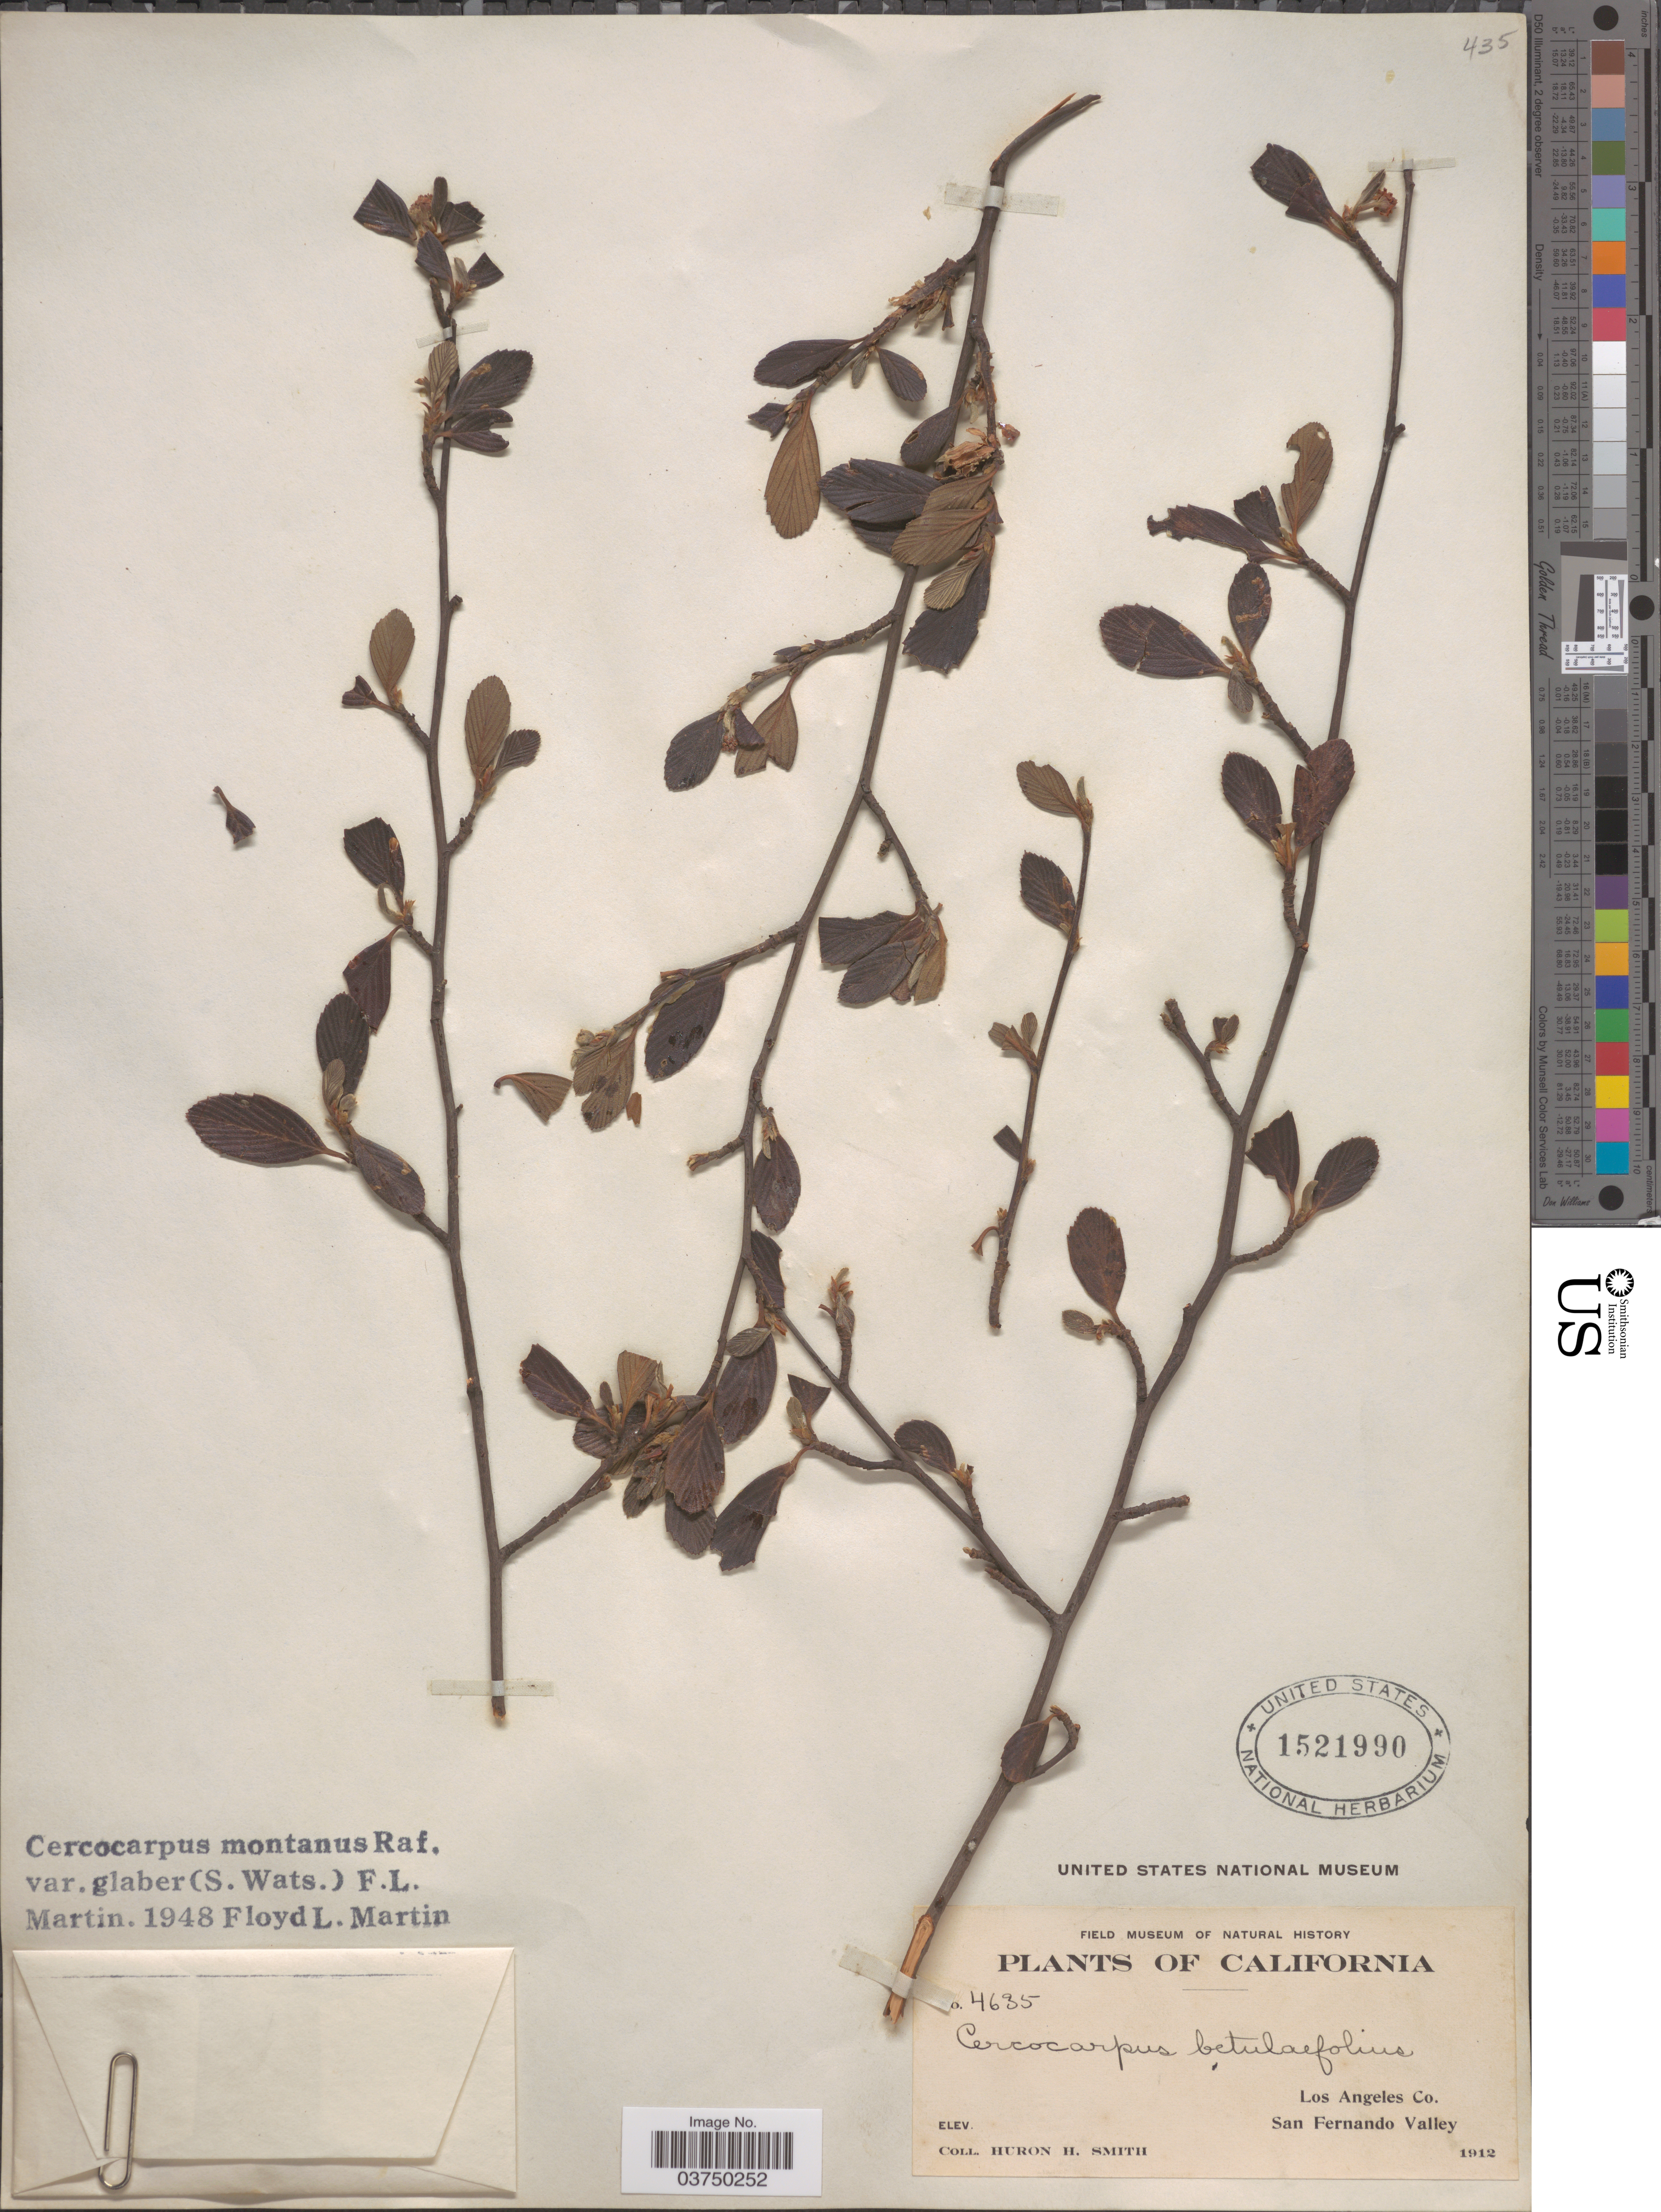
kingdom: Plantae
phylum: Tracheophyta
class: Magnoliopsida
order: Rosales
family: Rosaceae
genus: Cercocarpus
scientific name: Cercocarpus montanus var. glaber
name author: (S. Watson) F.L. Martin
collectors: Huron H. Smith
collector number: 4635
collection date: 1912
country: United States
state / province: California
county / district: Los Angeles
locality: Los Angeles Co. San Fernando Valley.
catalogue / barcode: US 1521990